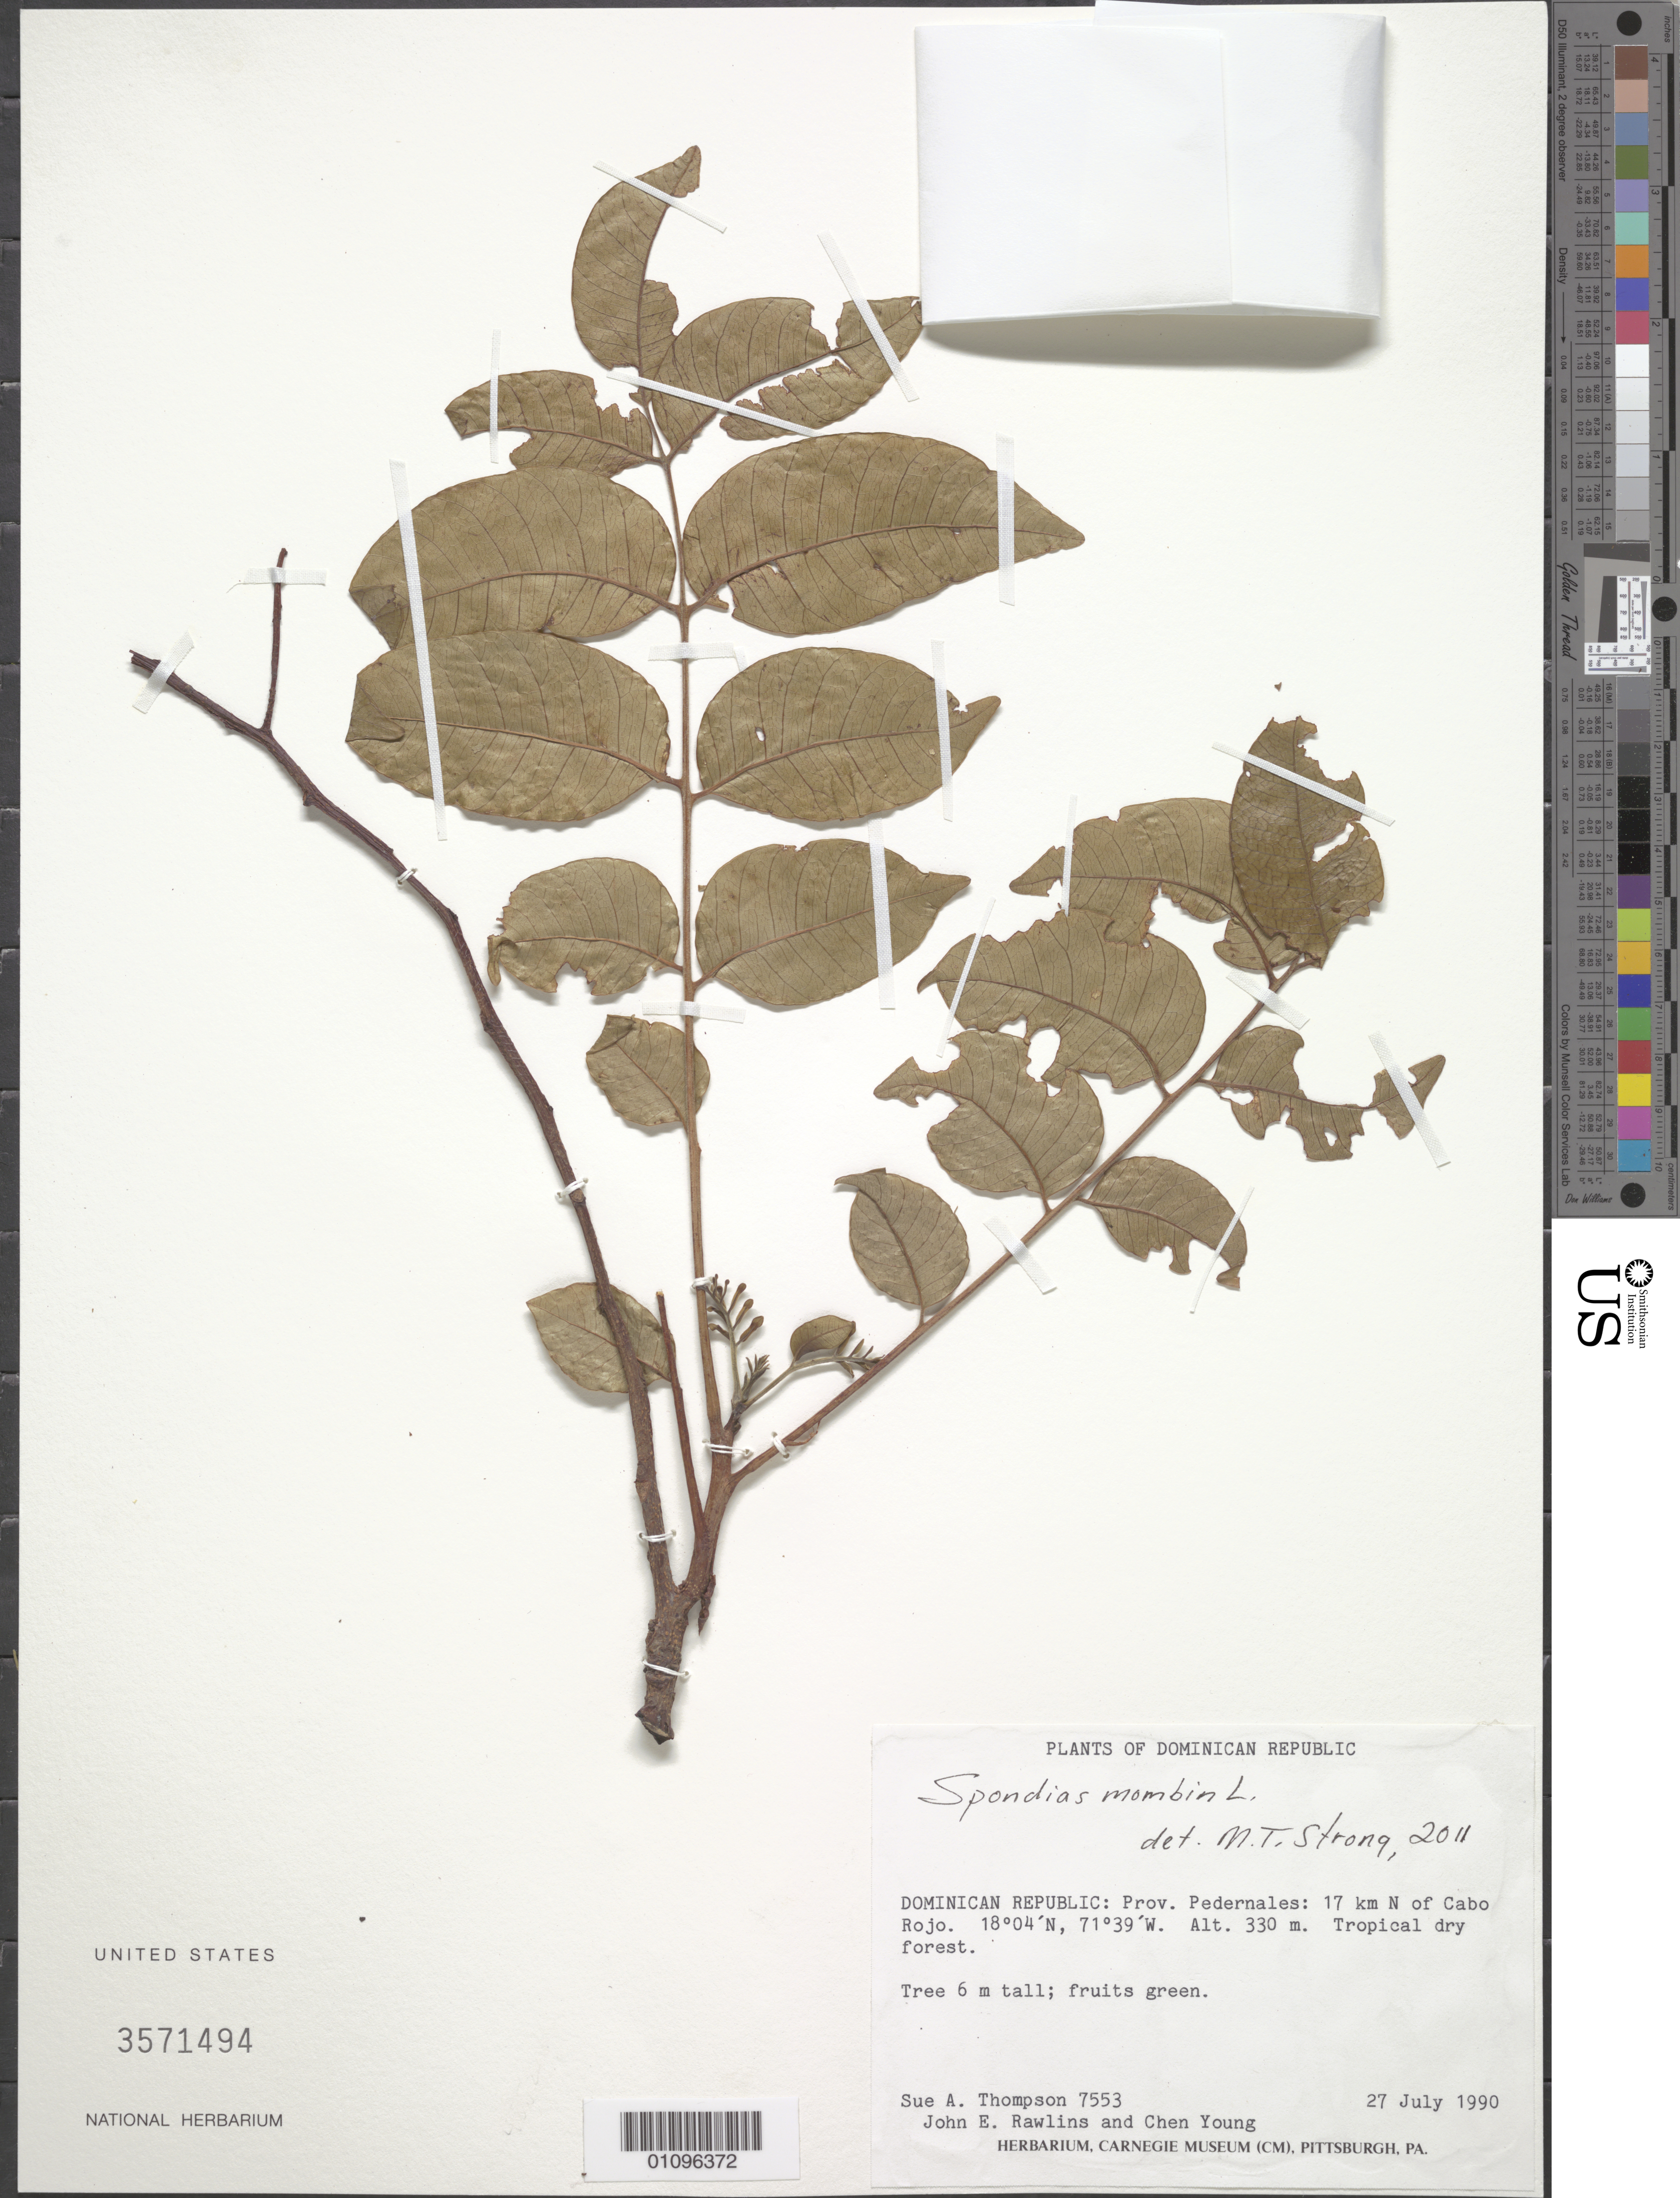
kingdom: Plantae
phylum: Tracheophyta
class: Magnoliopsida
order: Sapindales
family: Anacardiaceae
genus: Spondias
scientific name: Spondias mombin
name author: L.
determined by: Strong, M. T., (US), Smithsonian Institution - National Museum of Natural History (UNITED STATES)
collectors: S. A. Thompson, J. Rawlins & C. Young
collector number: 7553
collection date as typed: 27 Jul 1990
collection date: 1990-07-27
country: Dominican Republic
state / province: Pedernales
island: Hispaniola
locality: Cabo Rojo, 17 km N of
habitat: Tropical dry forest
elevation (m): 330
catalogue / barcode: US 3571494